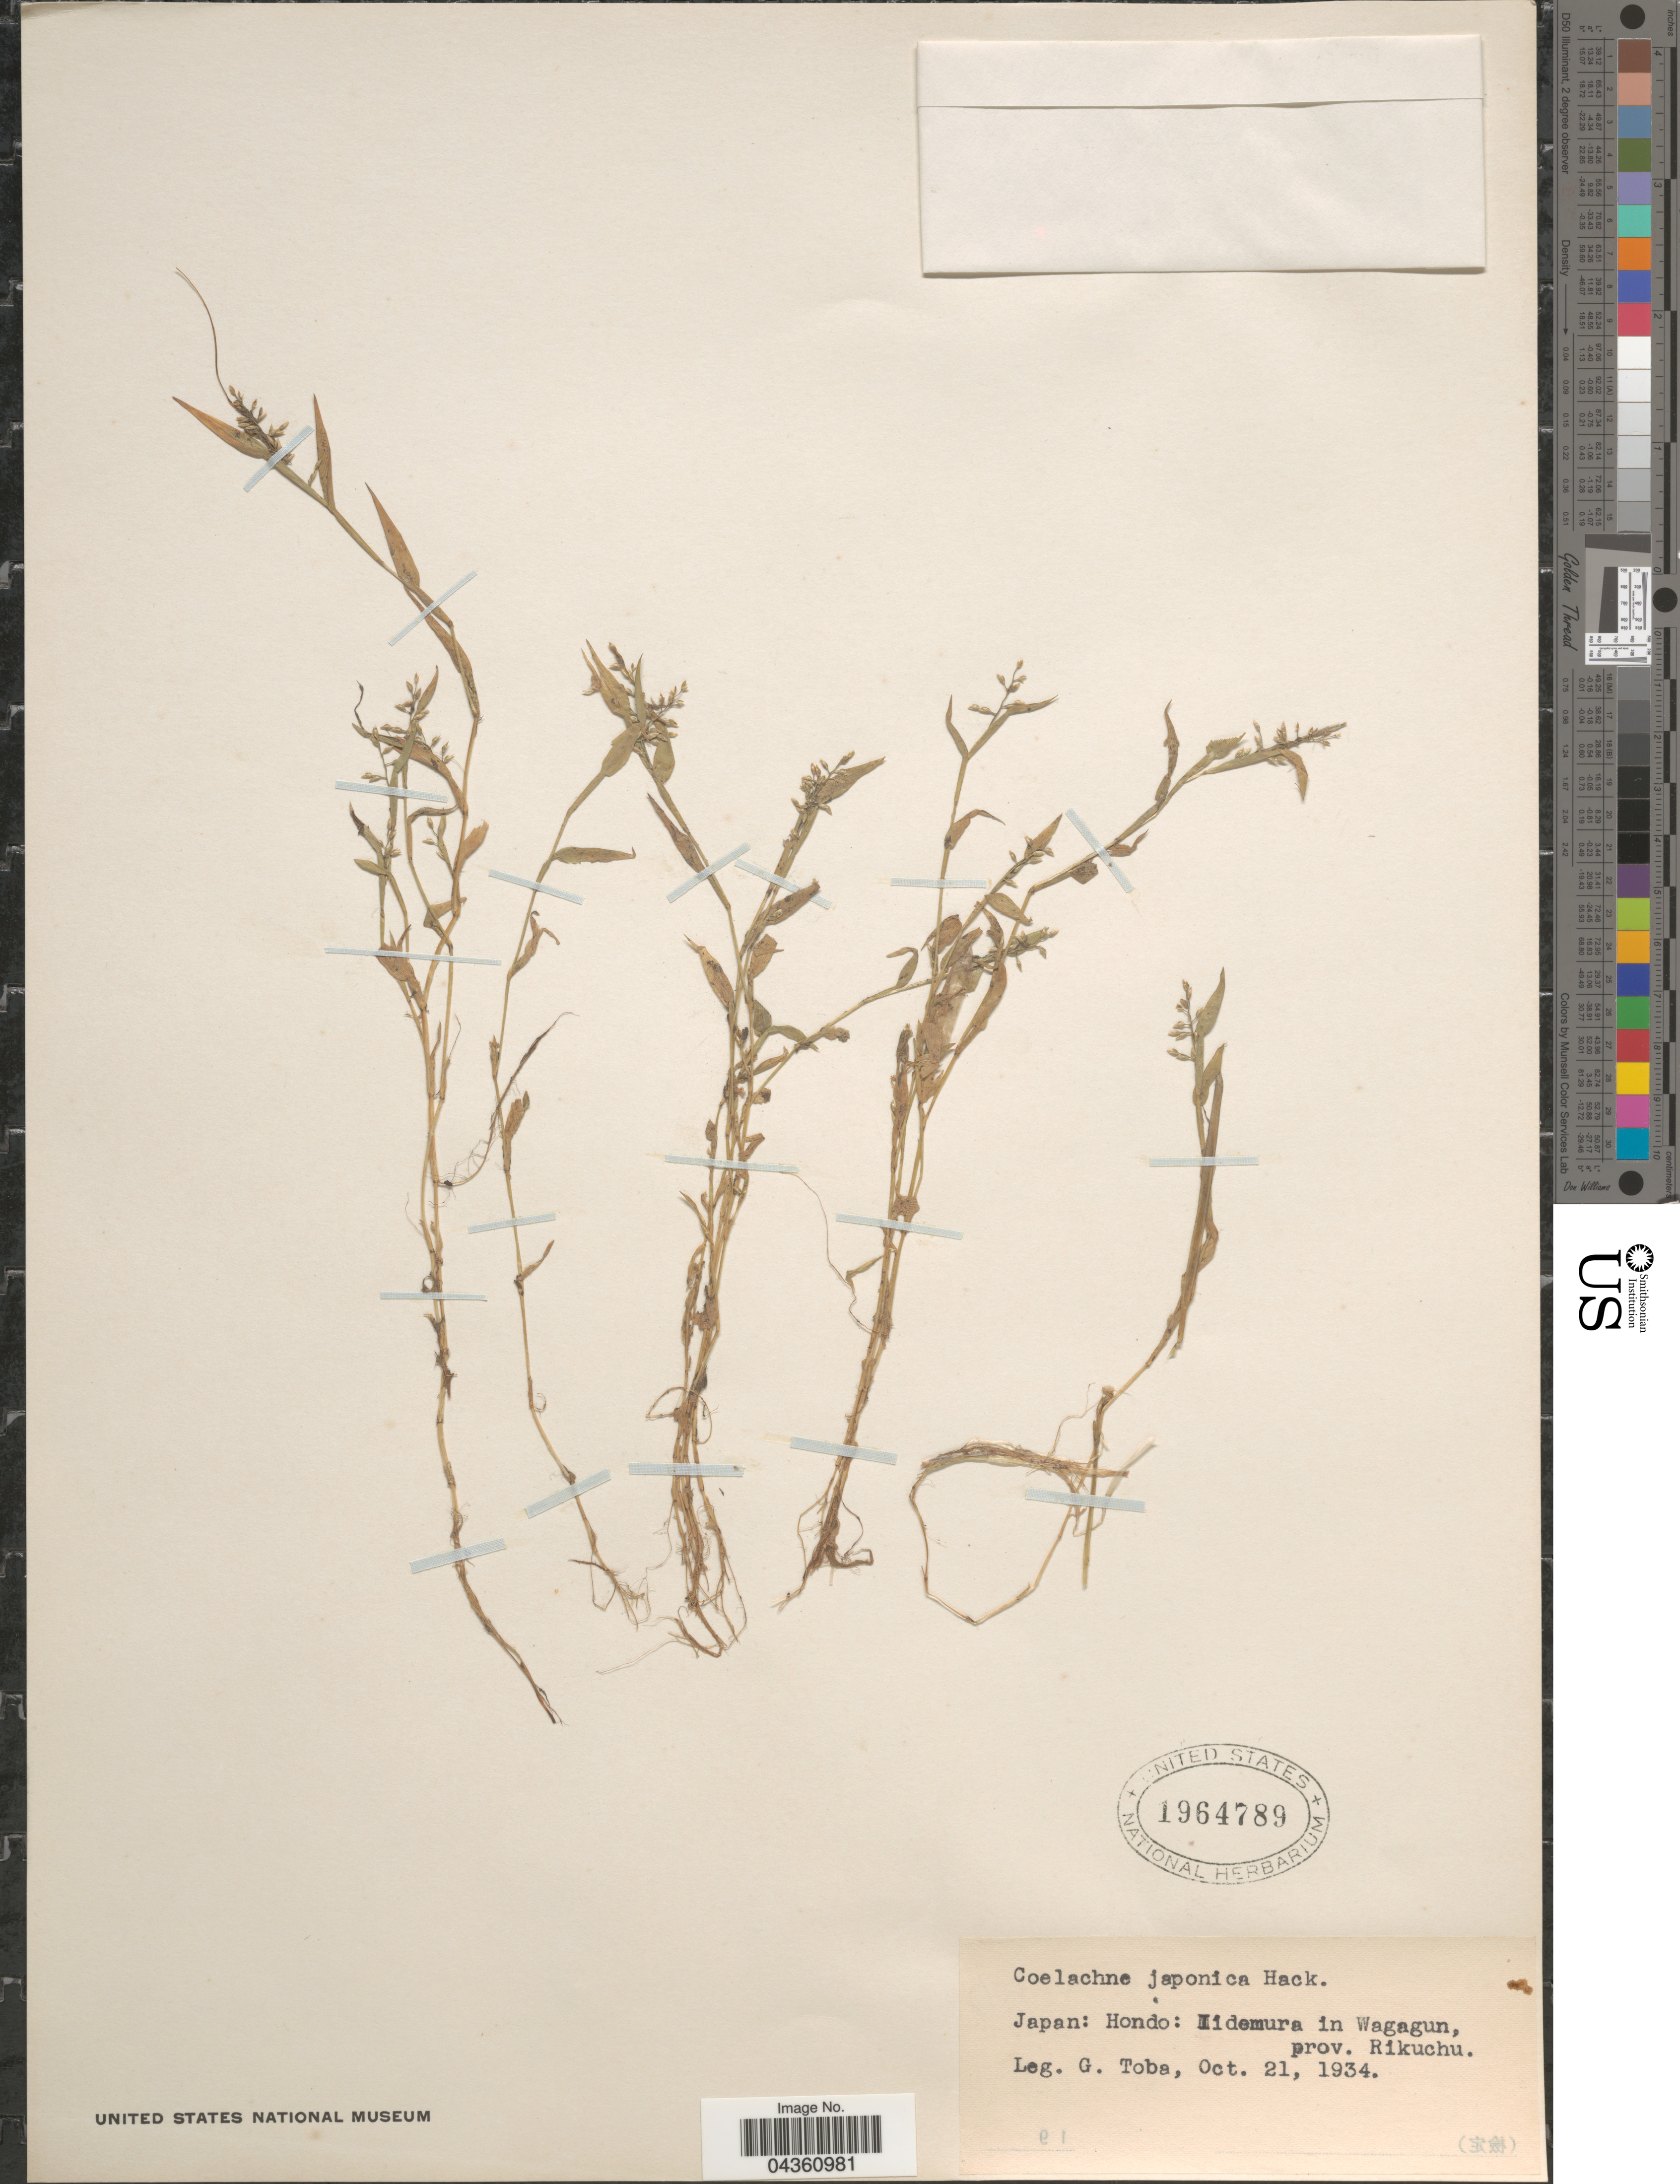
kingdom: Plantae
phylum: Tracheophyta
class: Liliopsida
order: Poales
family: Poaceae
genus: Coelachne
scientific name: Coelachne japonica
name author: Hack.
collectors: G. Toba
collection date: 1934-10-21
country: Japan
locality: Hondo: Iidemura in Wagagun, prov. Rikuchu.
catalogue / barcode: US 1964789